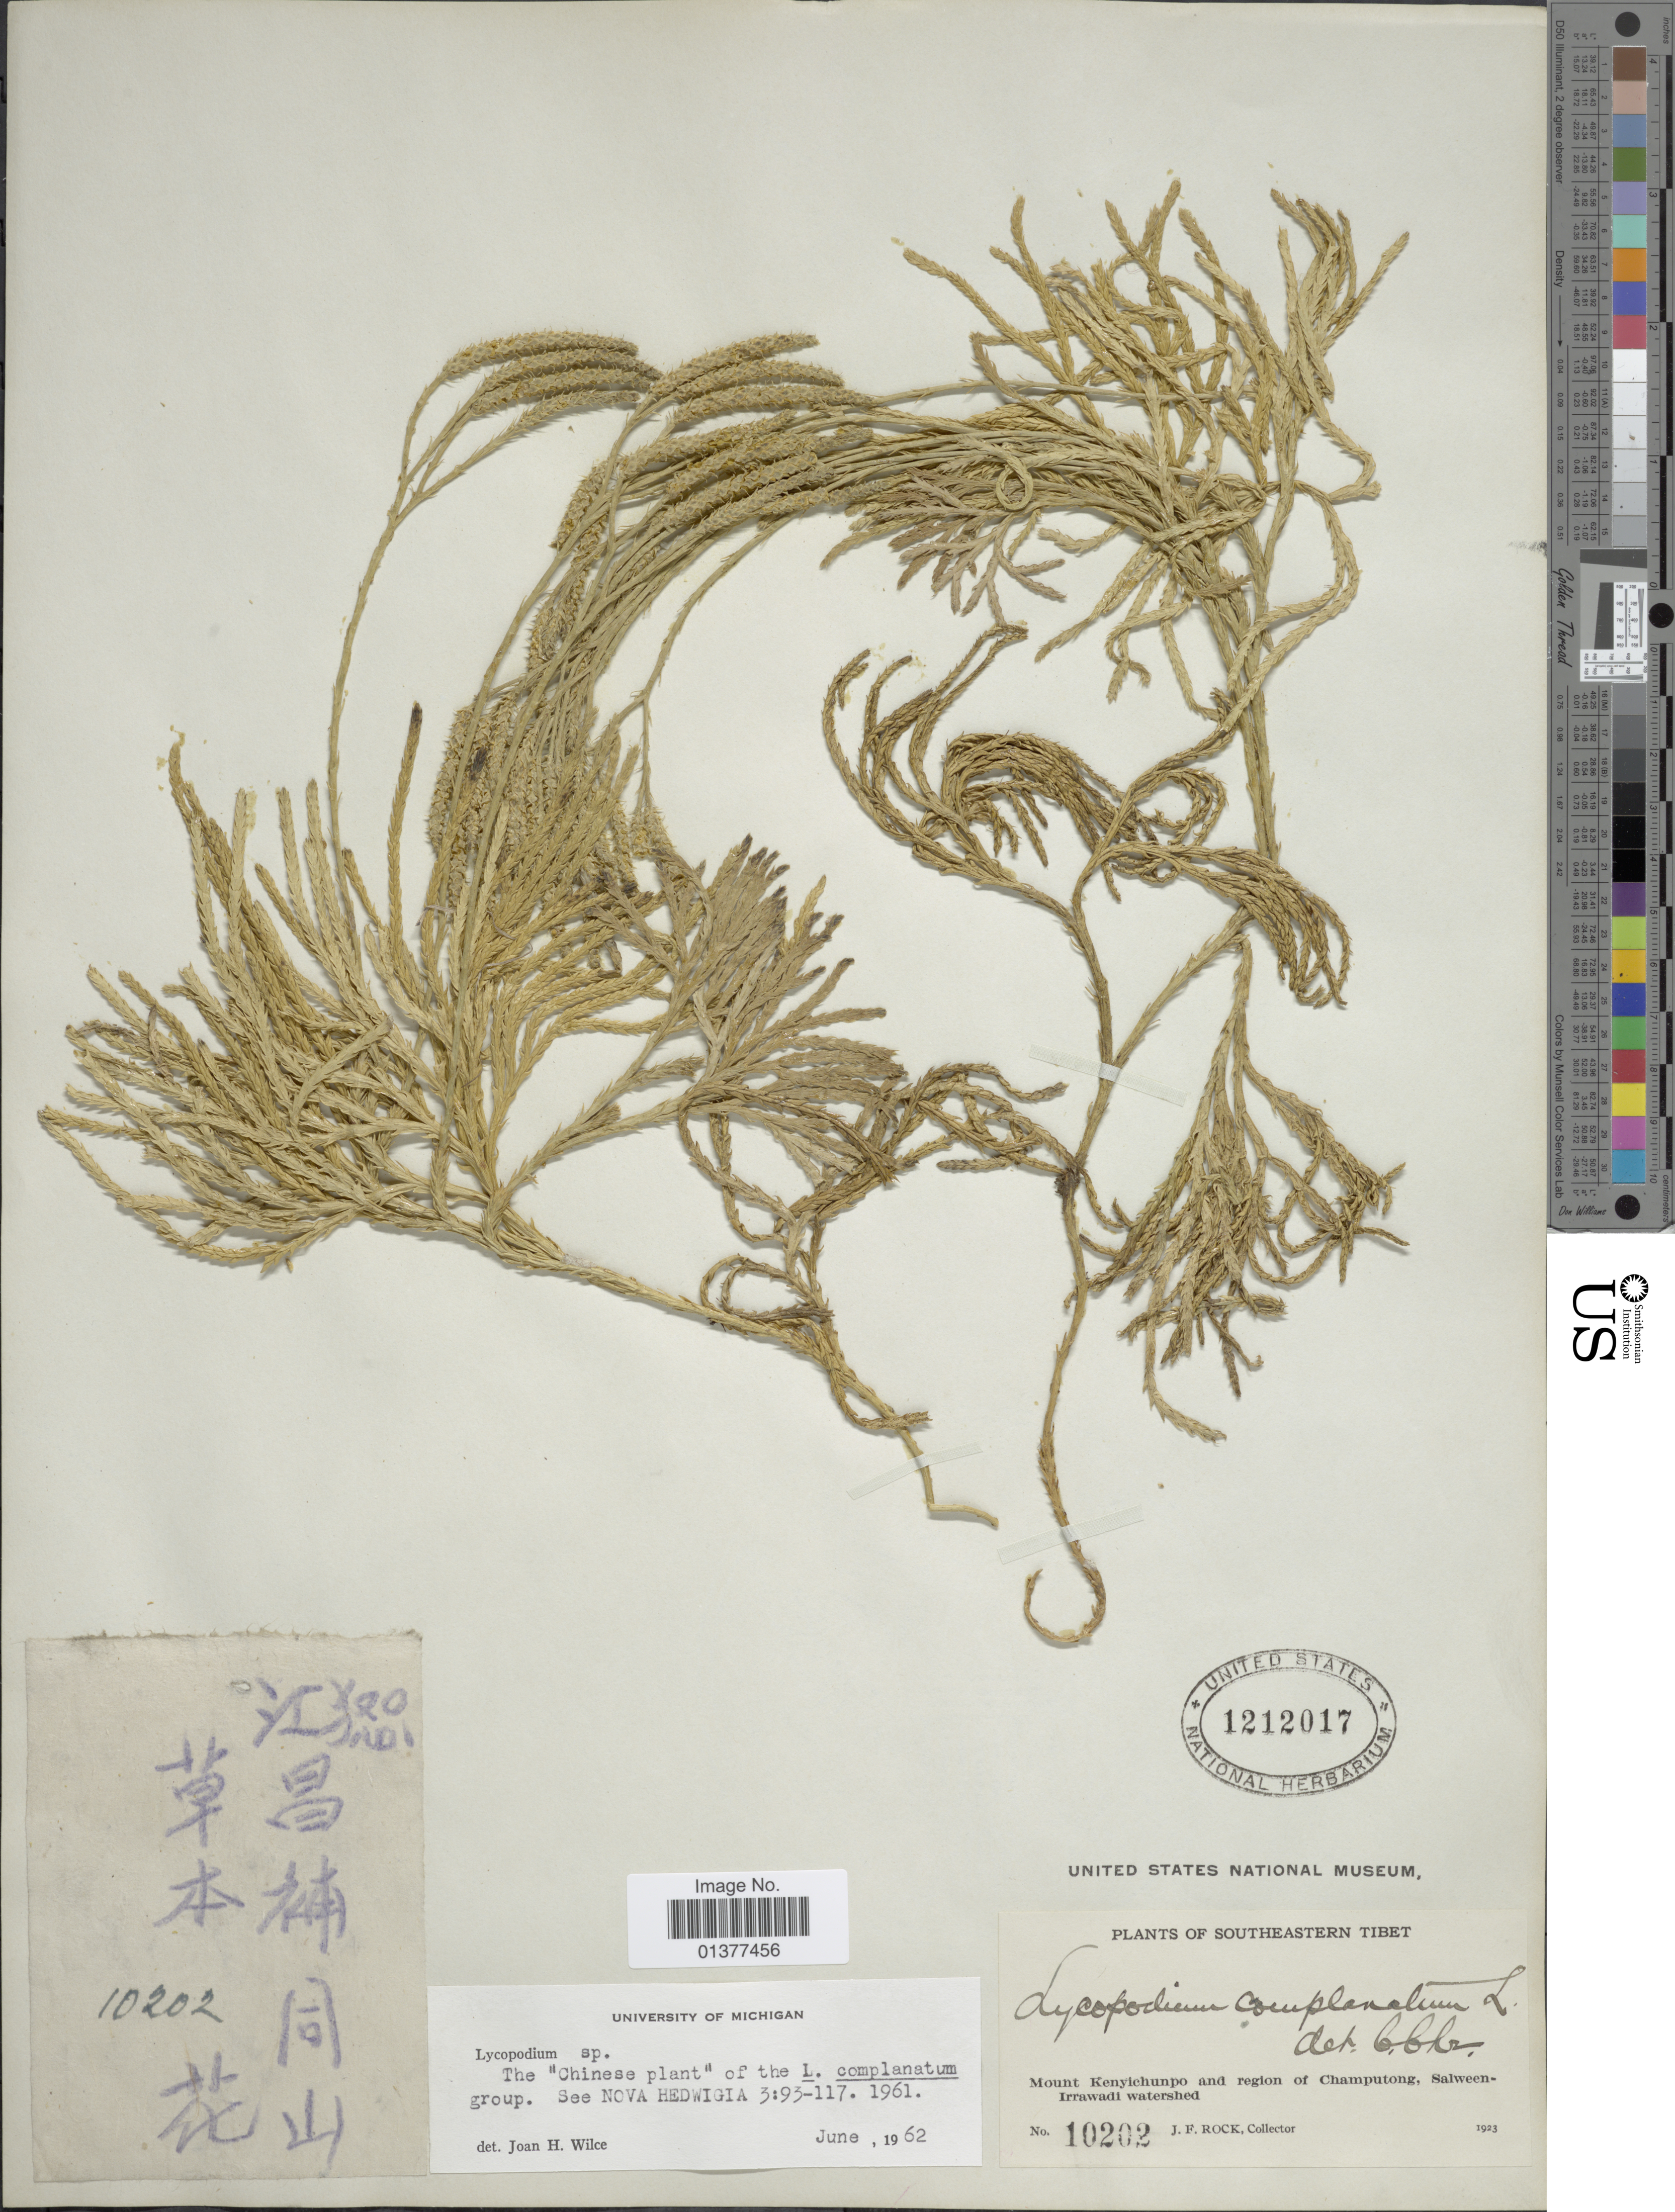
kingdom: Plantae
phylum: Tracheophyta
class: Lycopodiopsida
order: Lycopodiales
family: Lycopodiaceae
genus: Diphasiastrum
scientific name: Diphasiastrum complanatum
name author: (L.) Holub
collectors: J. Rock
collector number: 10202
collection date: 1923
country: China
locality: Southeastern Tibet, Mount Kenyichunpo and region of Champutong, Salween Irrawadi watershed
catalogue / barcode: US 1212017